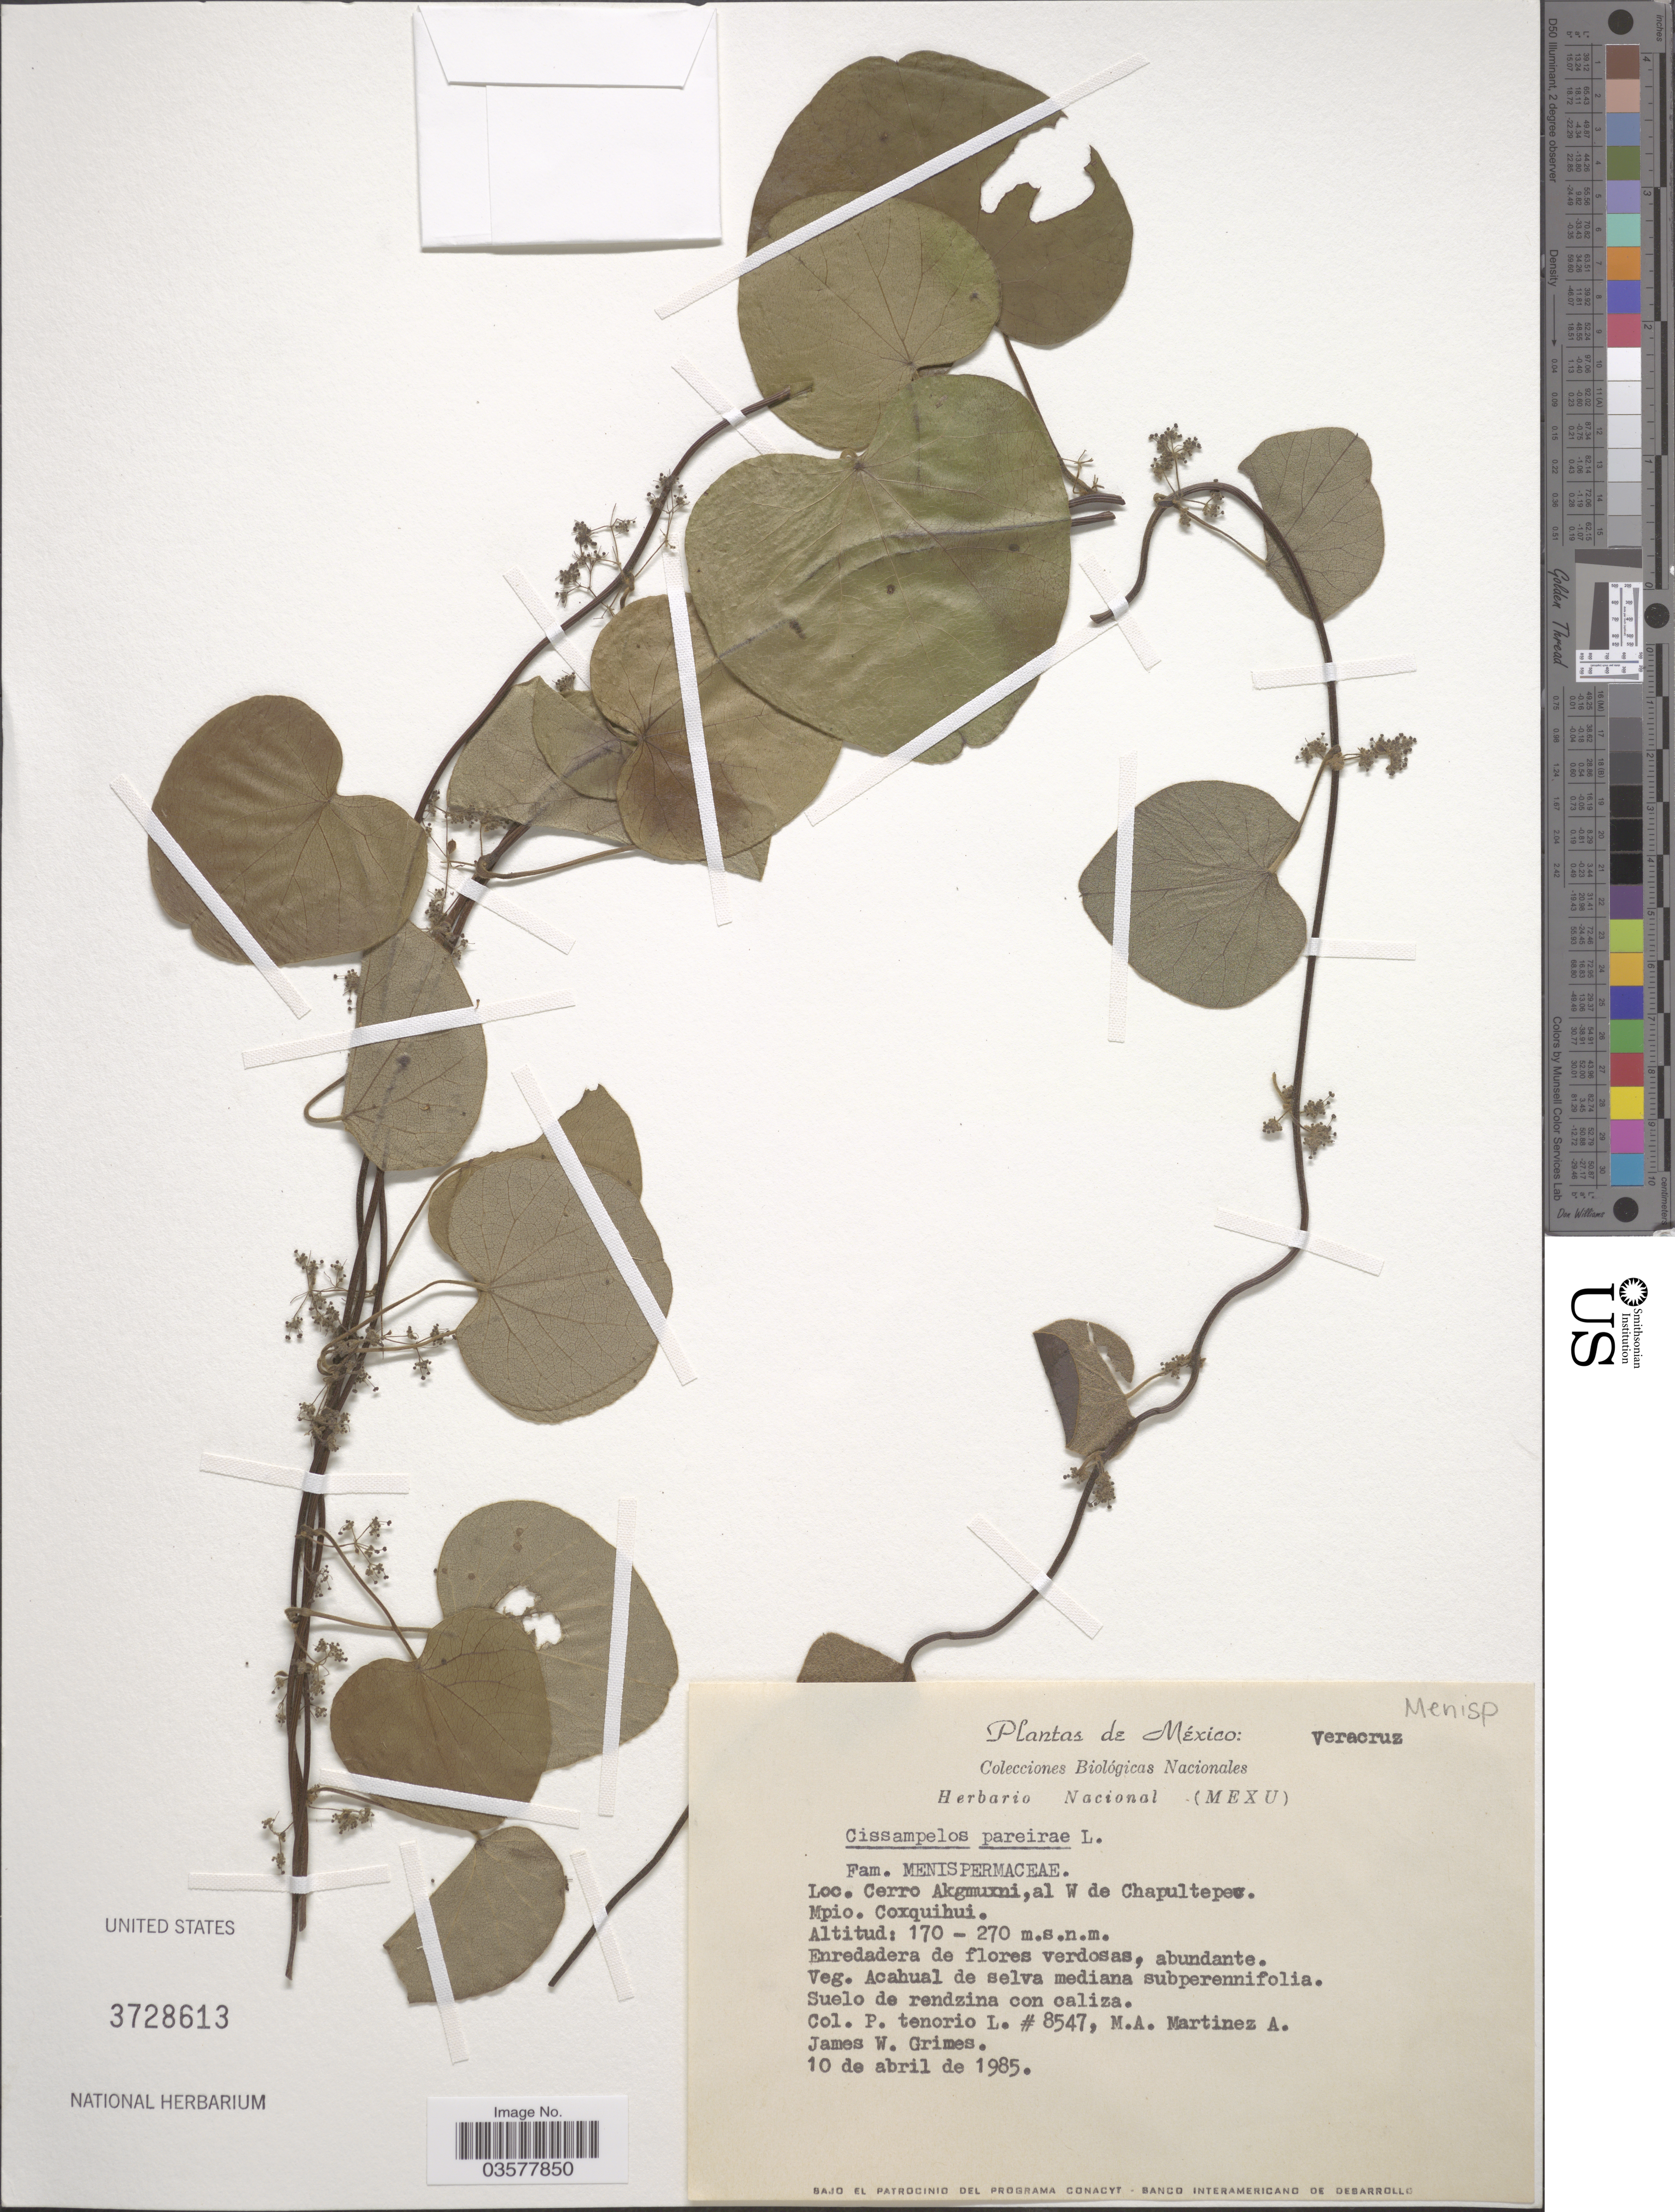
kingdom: Plantae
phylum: Tracheophyta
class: Magnoliopsida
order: Ranunculales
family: Menispermaceae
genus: Cissampelos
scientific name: Cissampelos pareira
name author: L.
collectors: P. Tenorio L., M. A. Martínez Alfaro & J. W. Grimes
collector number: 8547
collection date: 1985-04-10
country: Mexico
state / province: Veracruz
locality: Veracruz. Cerro Akgmuxni, al W de Chapultepec. Mpio. Coxquihui.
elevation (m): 170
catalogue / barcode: US 3728613